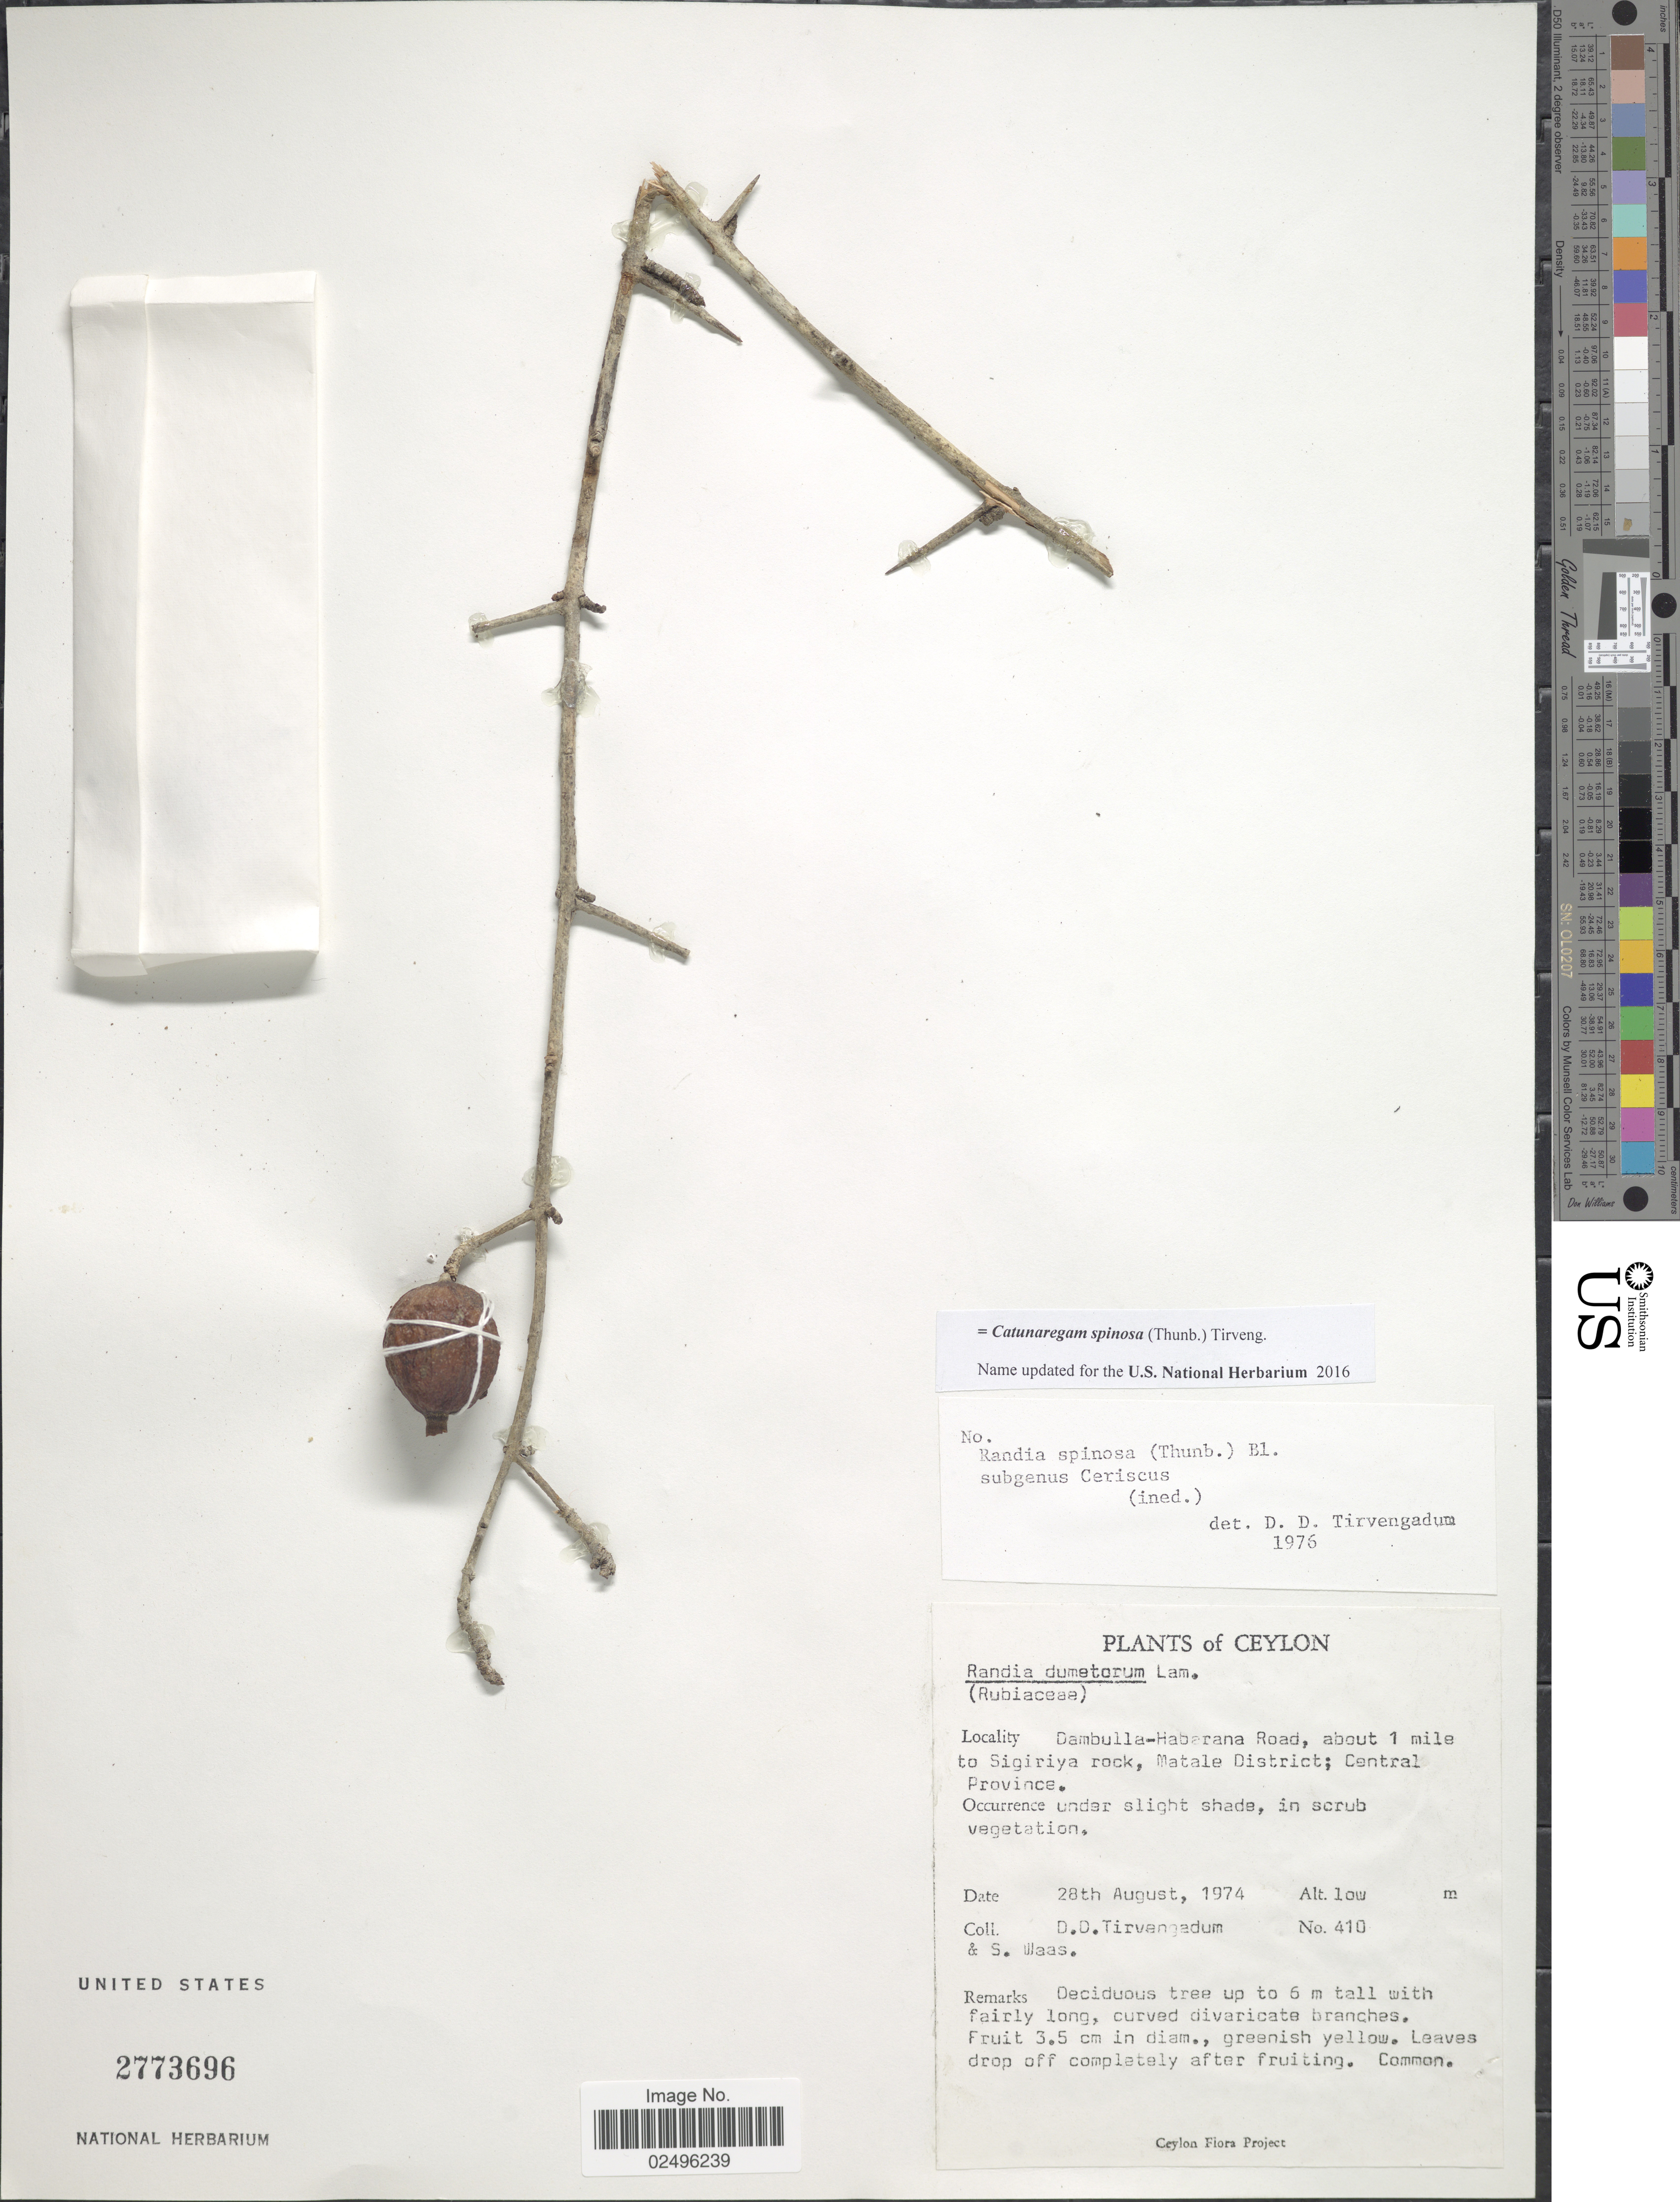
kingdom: Plantae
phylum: Tracheophyta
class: Magnoliopsida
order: Gentianales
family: Rubiaceae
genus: Catunaregam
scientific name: Catunaregam spinosa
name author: (Thunb.) Tirveng.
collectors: D. Tirvengadum & S. Waas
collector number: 410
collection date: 1974-08-28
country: Sri Lanka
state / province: Central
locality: Ceylon. Dambulla-Habarana Road, about 1 mile to Sigiriya rock, Matale District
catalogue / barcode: US 2773696